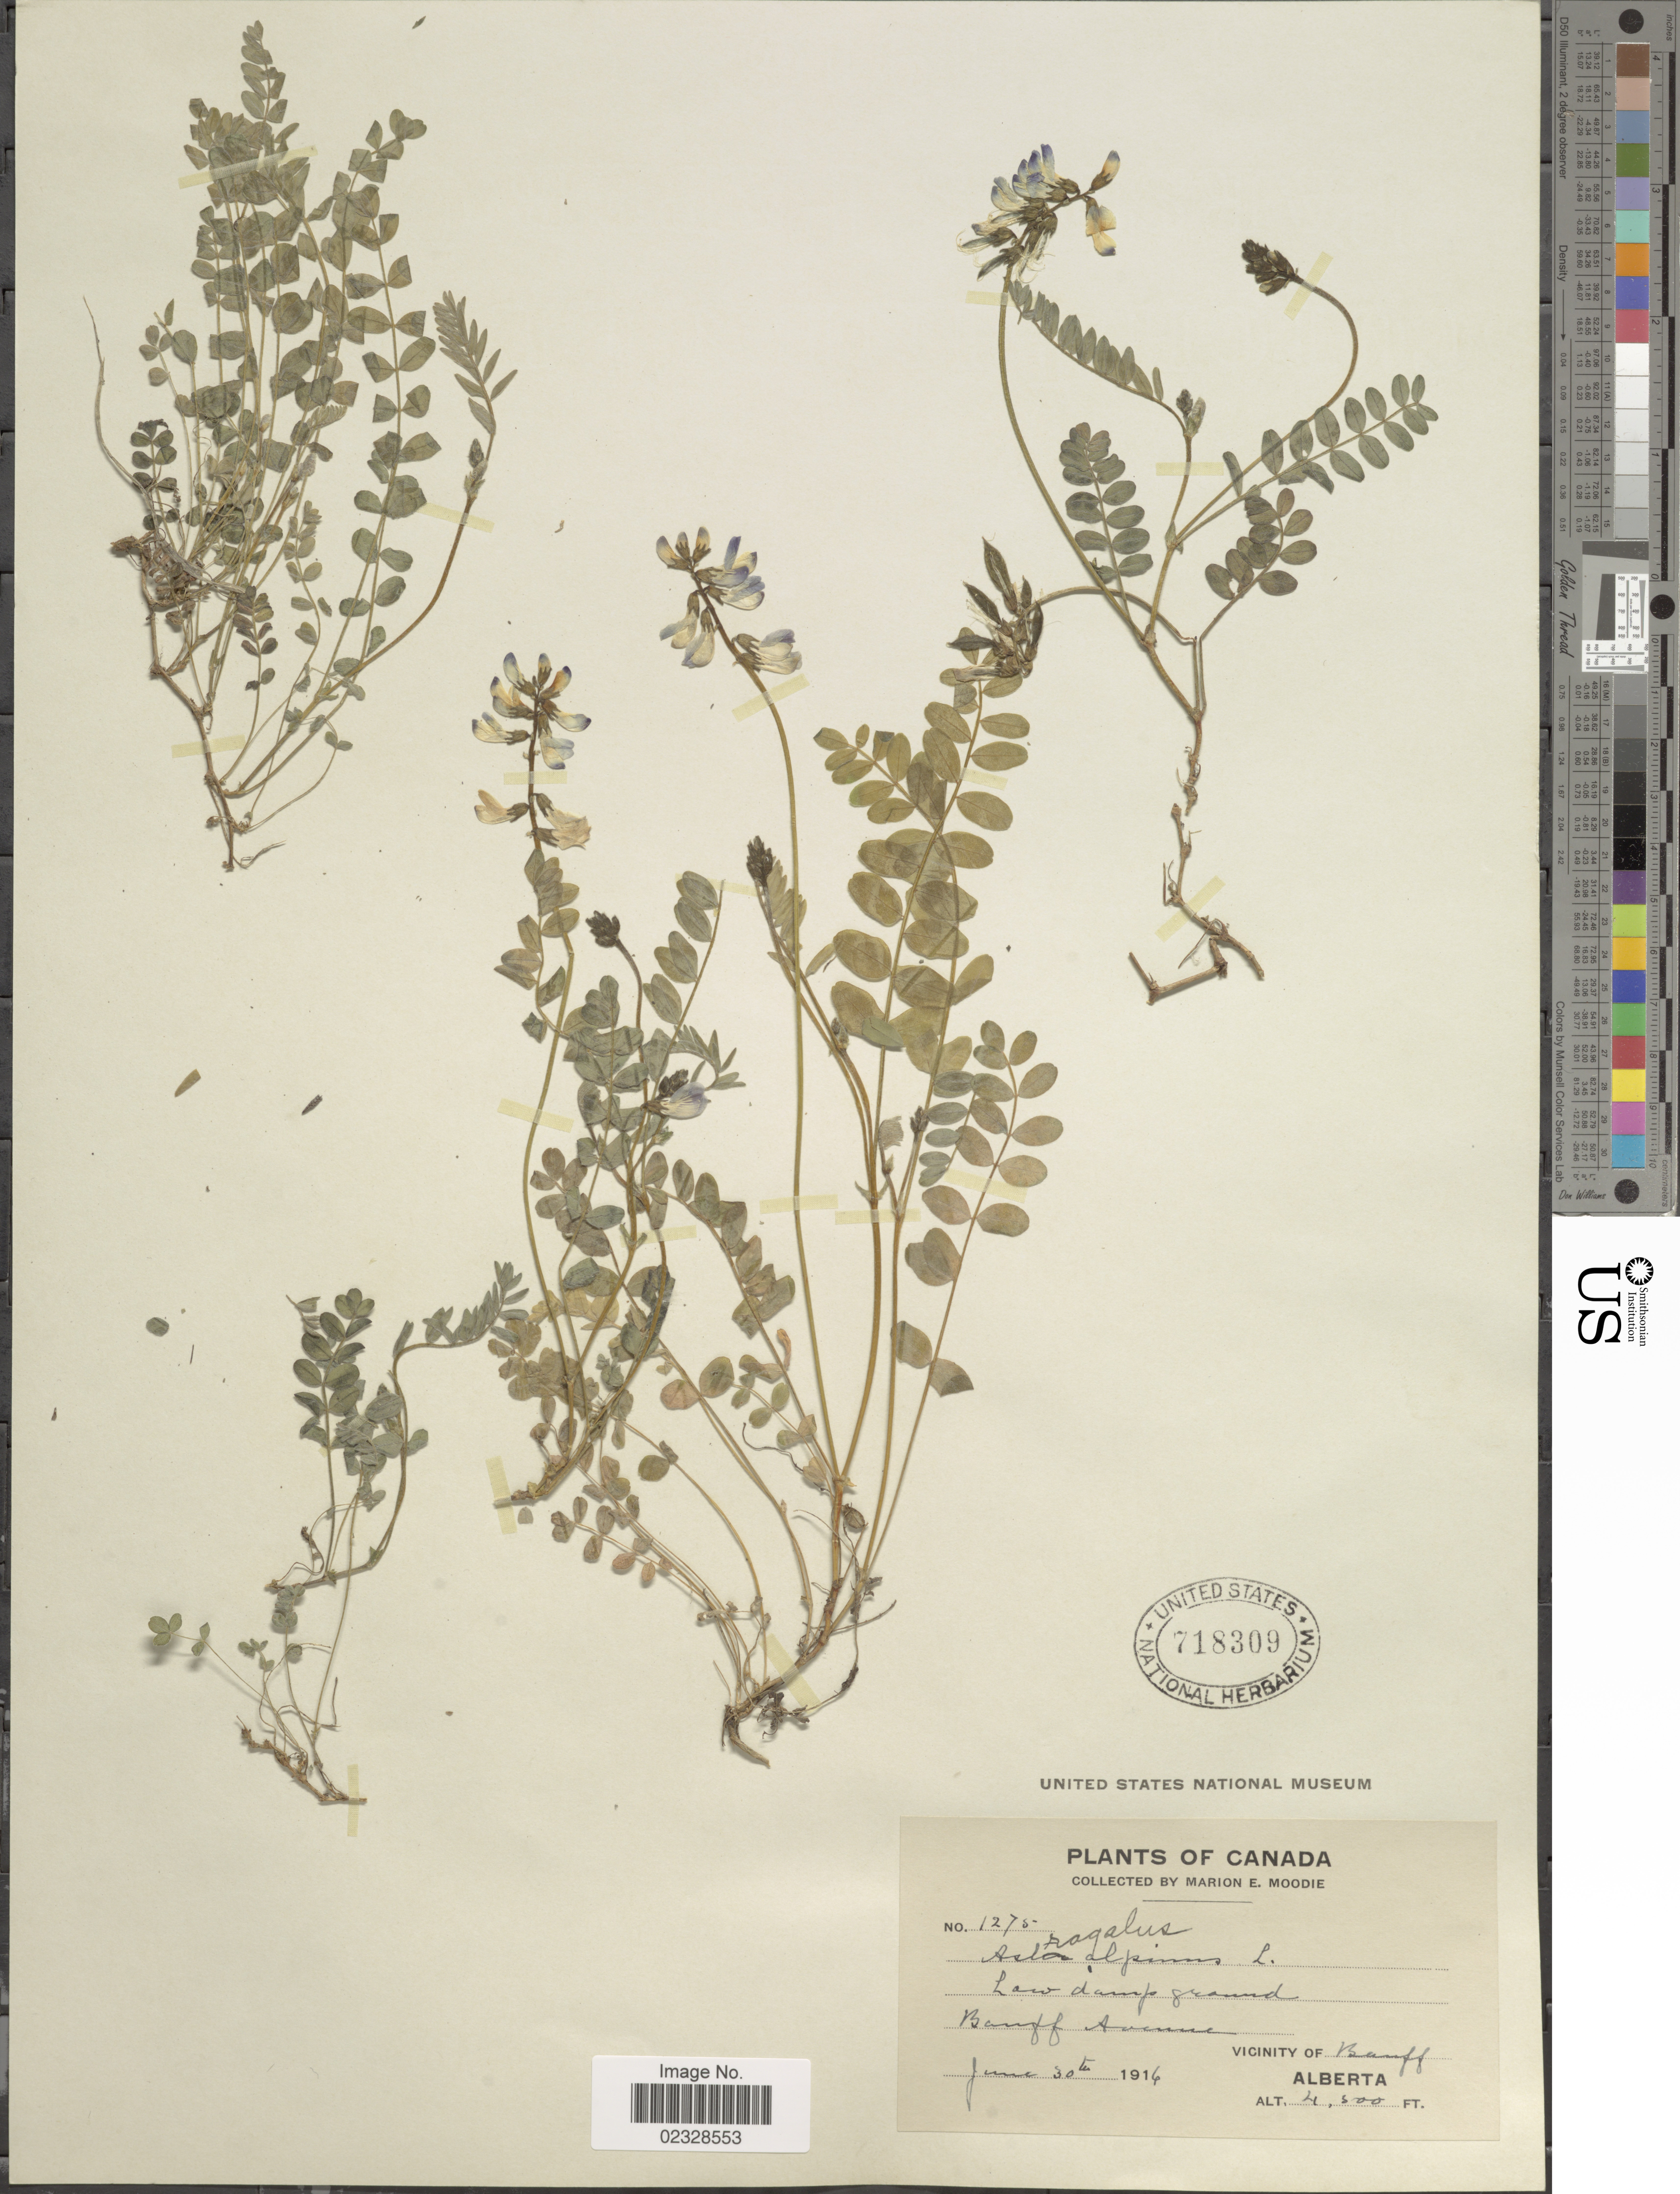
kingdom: Plantae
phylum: Tracheophyta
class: Magnoliopsida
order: Fabales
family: Fabaceae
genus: Astragalus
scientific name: Astragalus alpinus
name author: L.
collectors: M. E. Moodie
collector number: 1275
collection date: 1916-06-30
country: Canada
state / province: Alberta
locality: Low damp ground. Banff Avenue. Vicinity of Banff. Alberta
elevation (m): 1372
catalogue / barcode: US 718309